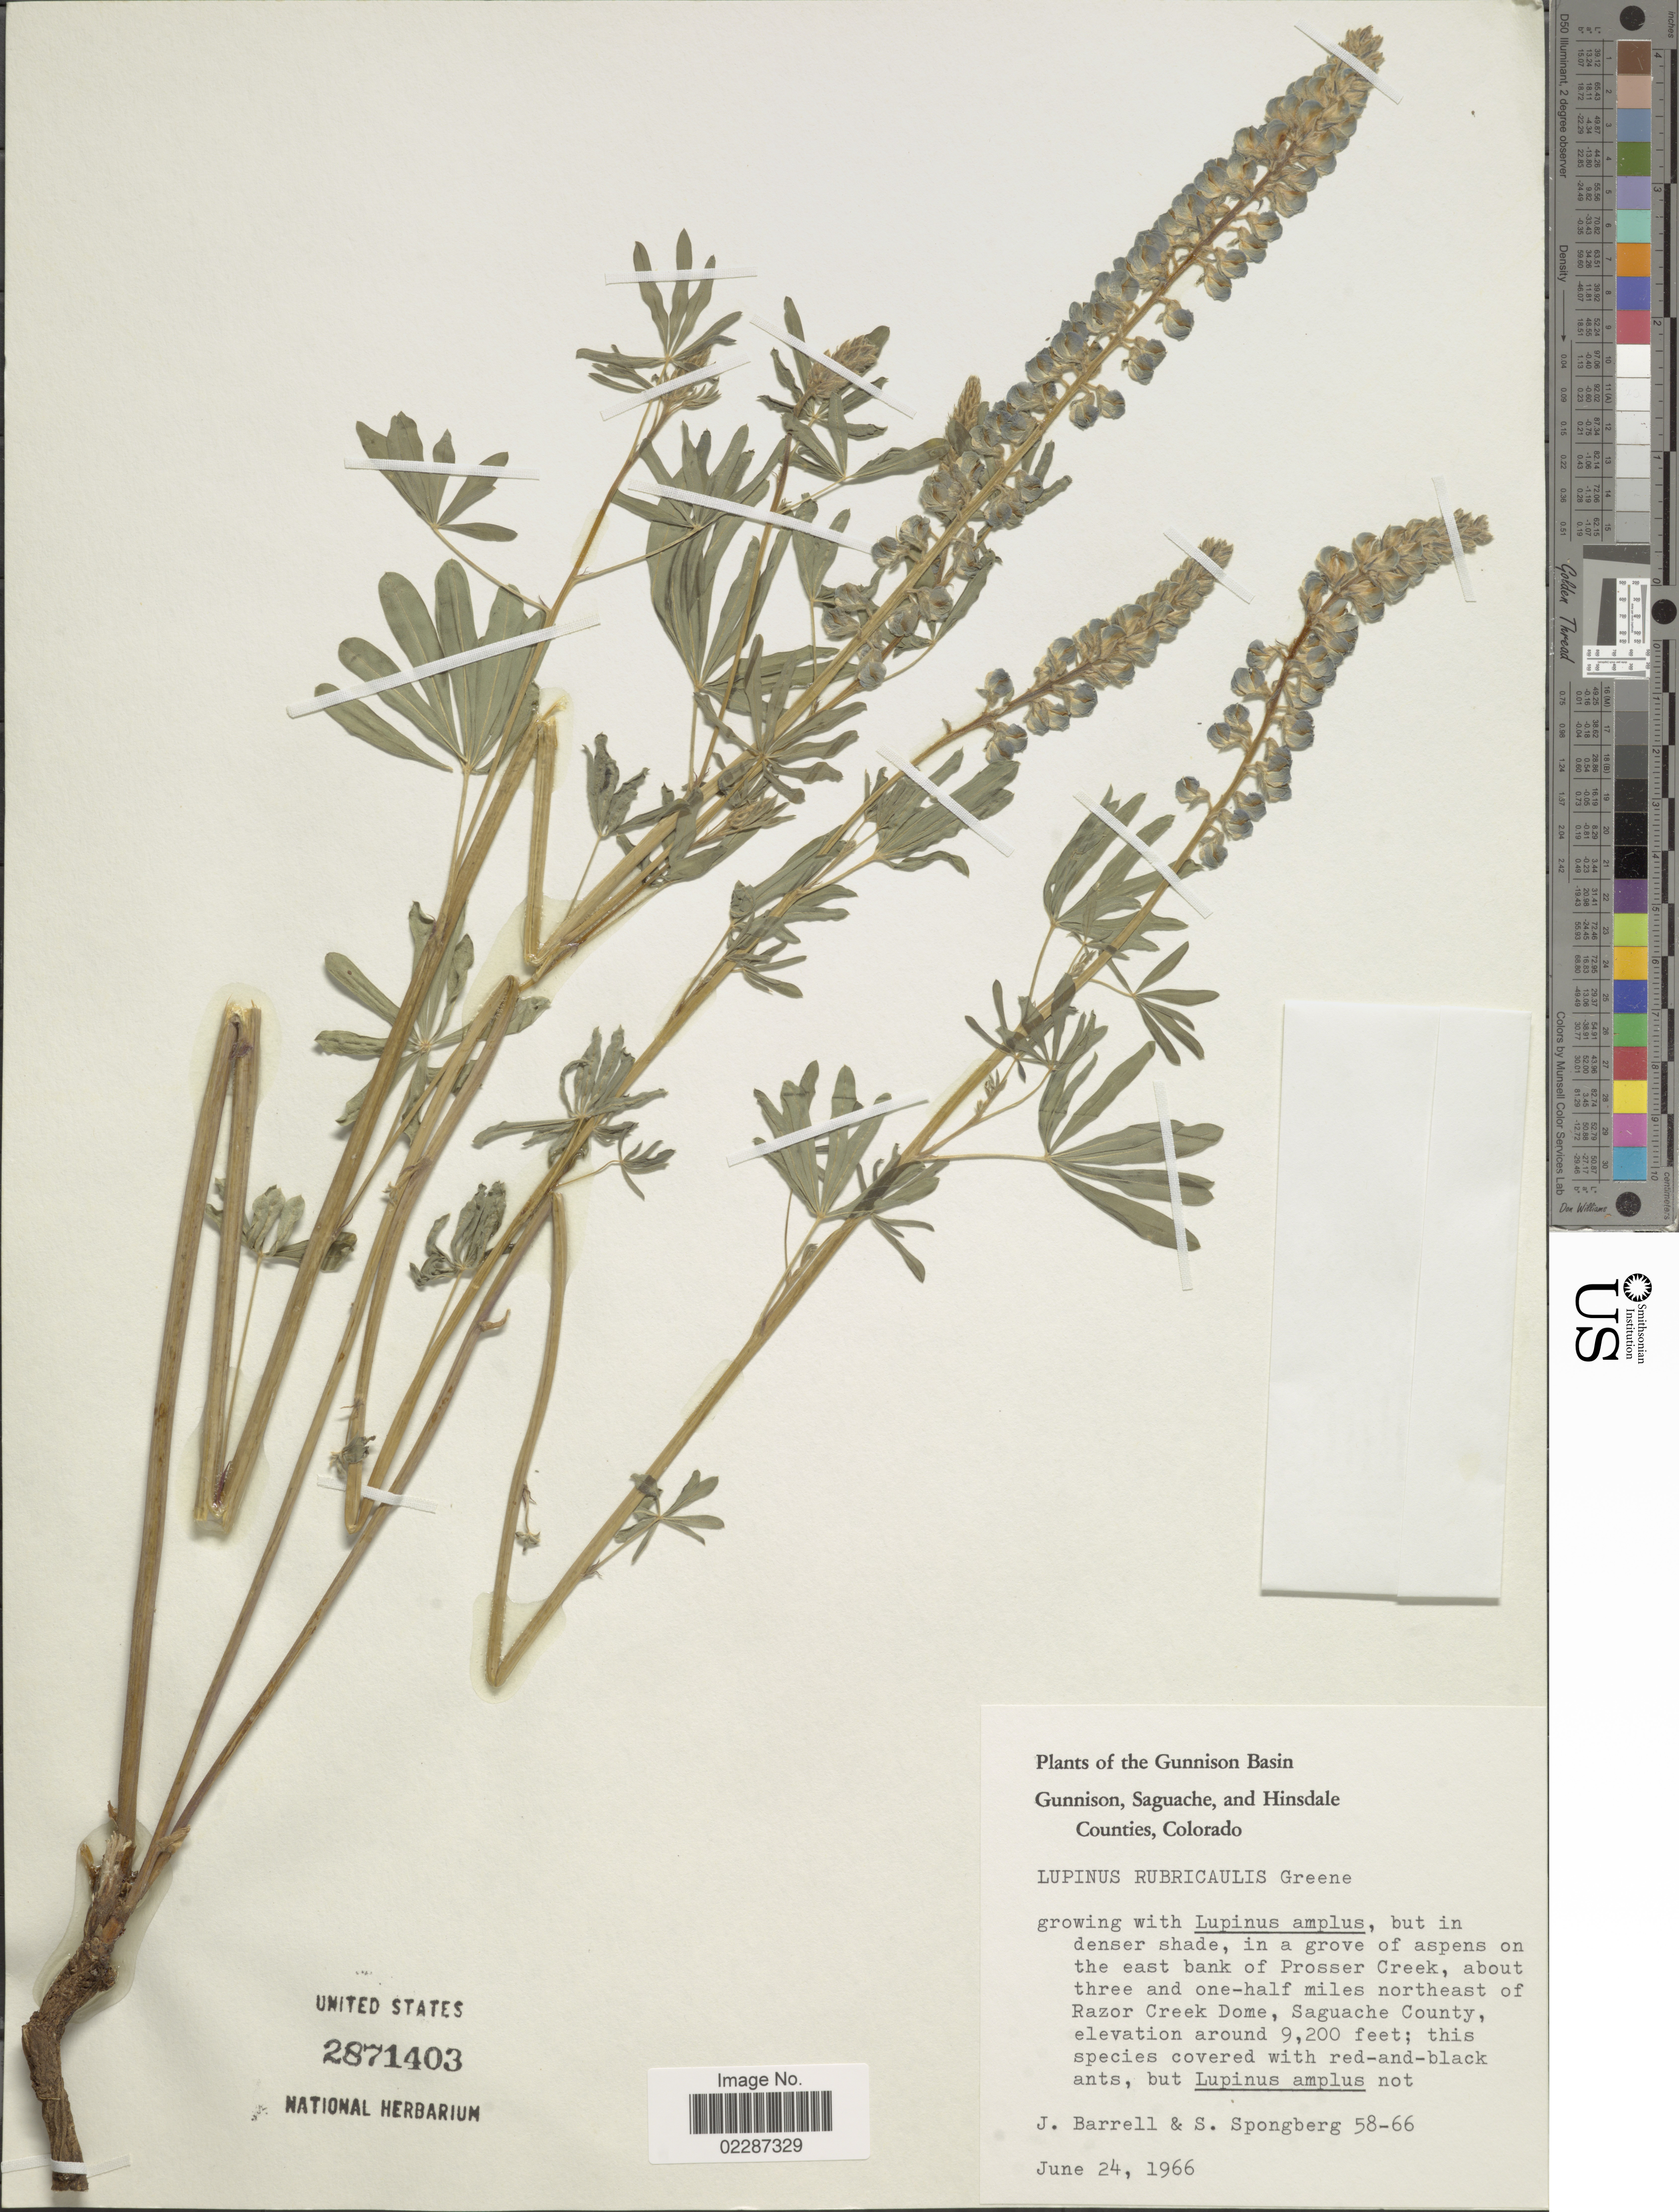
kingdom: Plantae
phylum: Tracheophyta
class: Magnoliopsida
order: Fabales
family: Fabaceae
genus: Lupinus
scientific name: Lupinus rubricaulis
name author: Greene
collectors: J. Barrell & S. A.Spongberg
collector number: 58-66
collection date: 1966-06-24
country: United States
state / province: Colorado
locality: Gunnison Basin, Gunnison, Saguache, and Hinsdale Counties, but in denser shade, in a grove of aspens on the east bank of Prosser Creek, about three and one-half miles northeast of Razor Creek Dome, Saguache County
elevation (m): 2804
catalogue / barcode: US 2871403